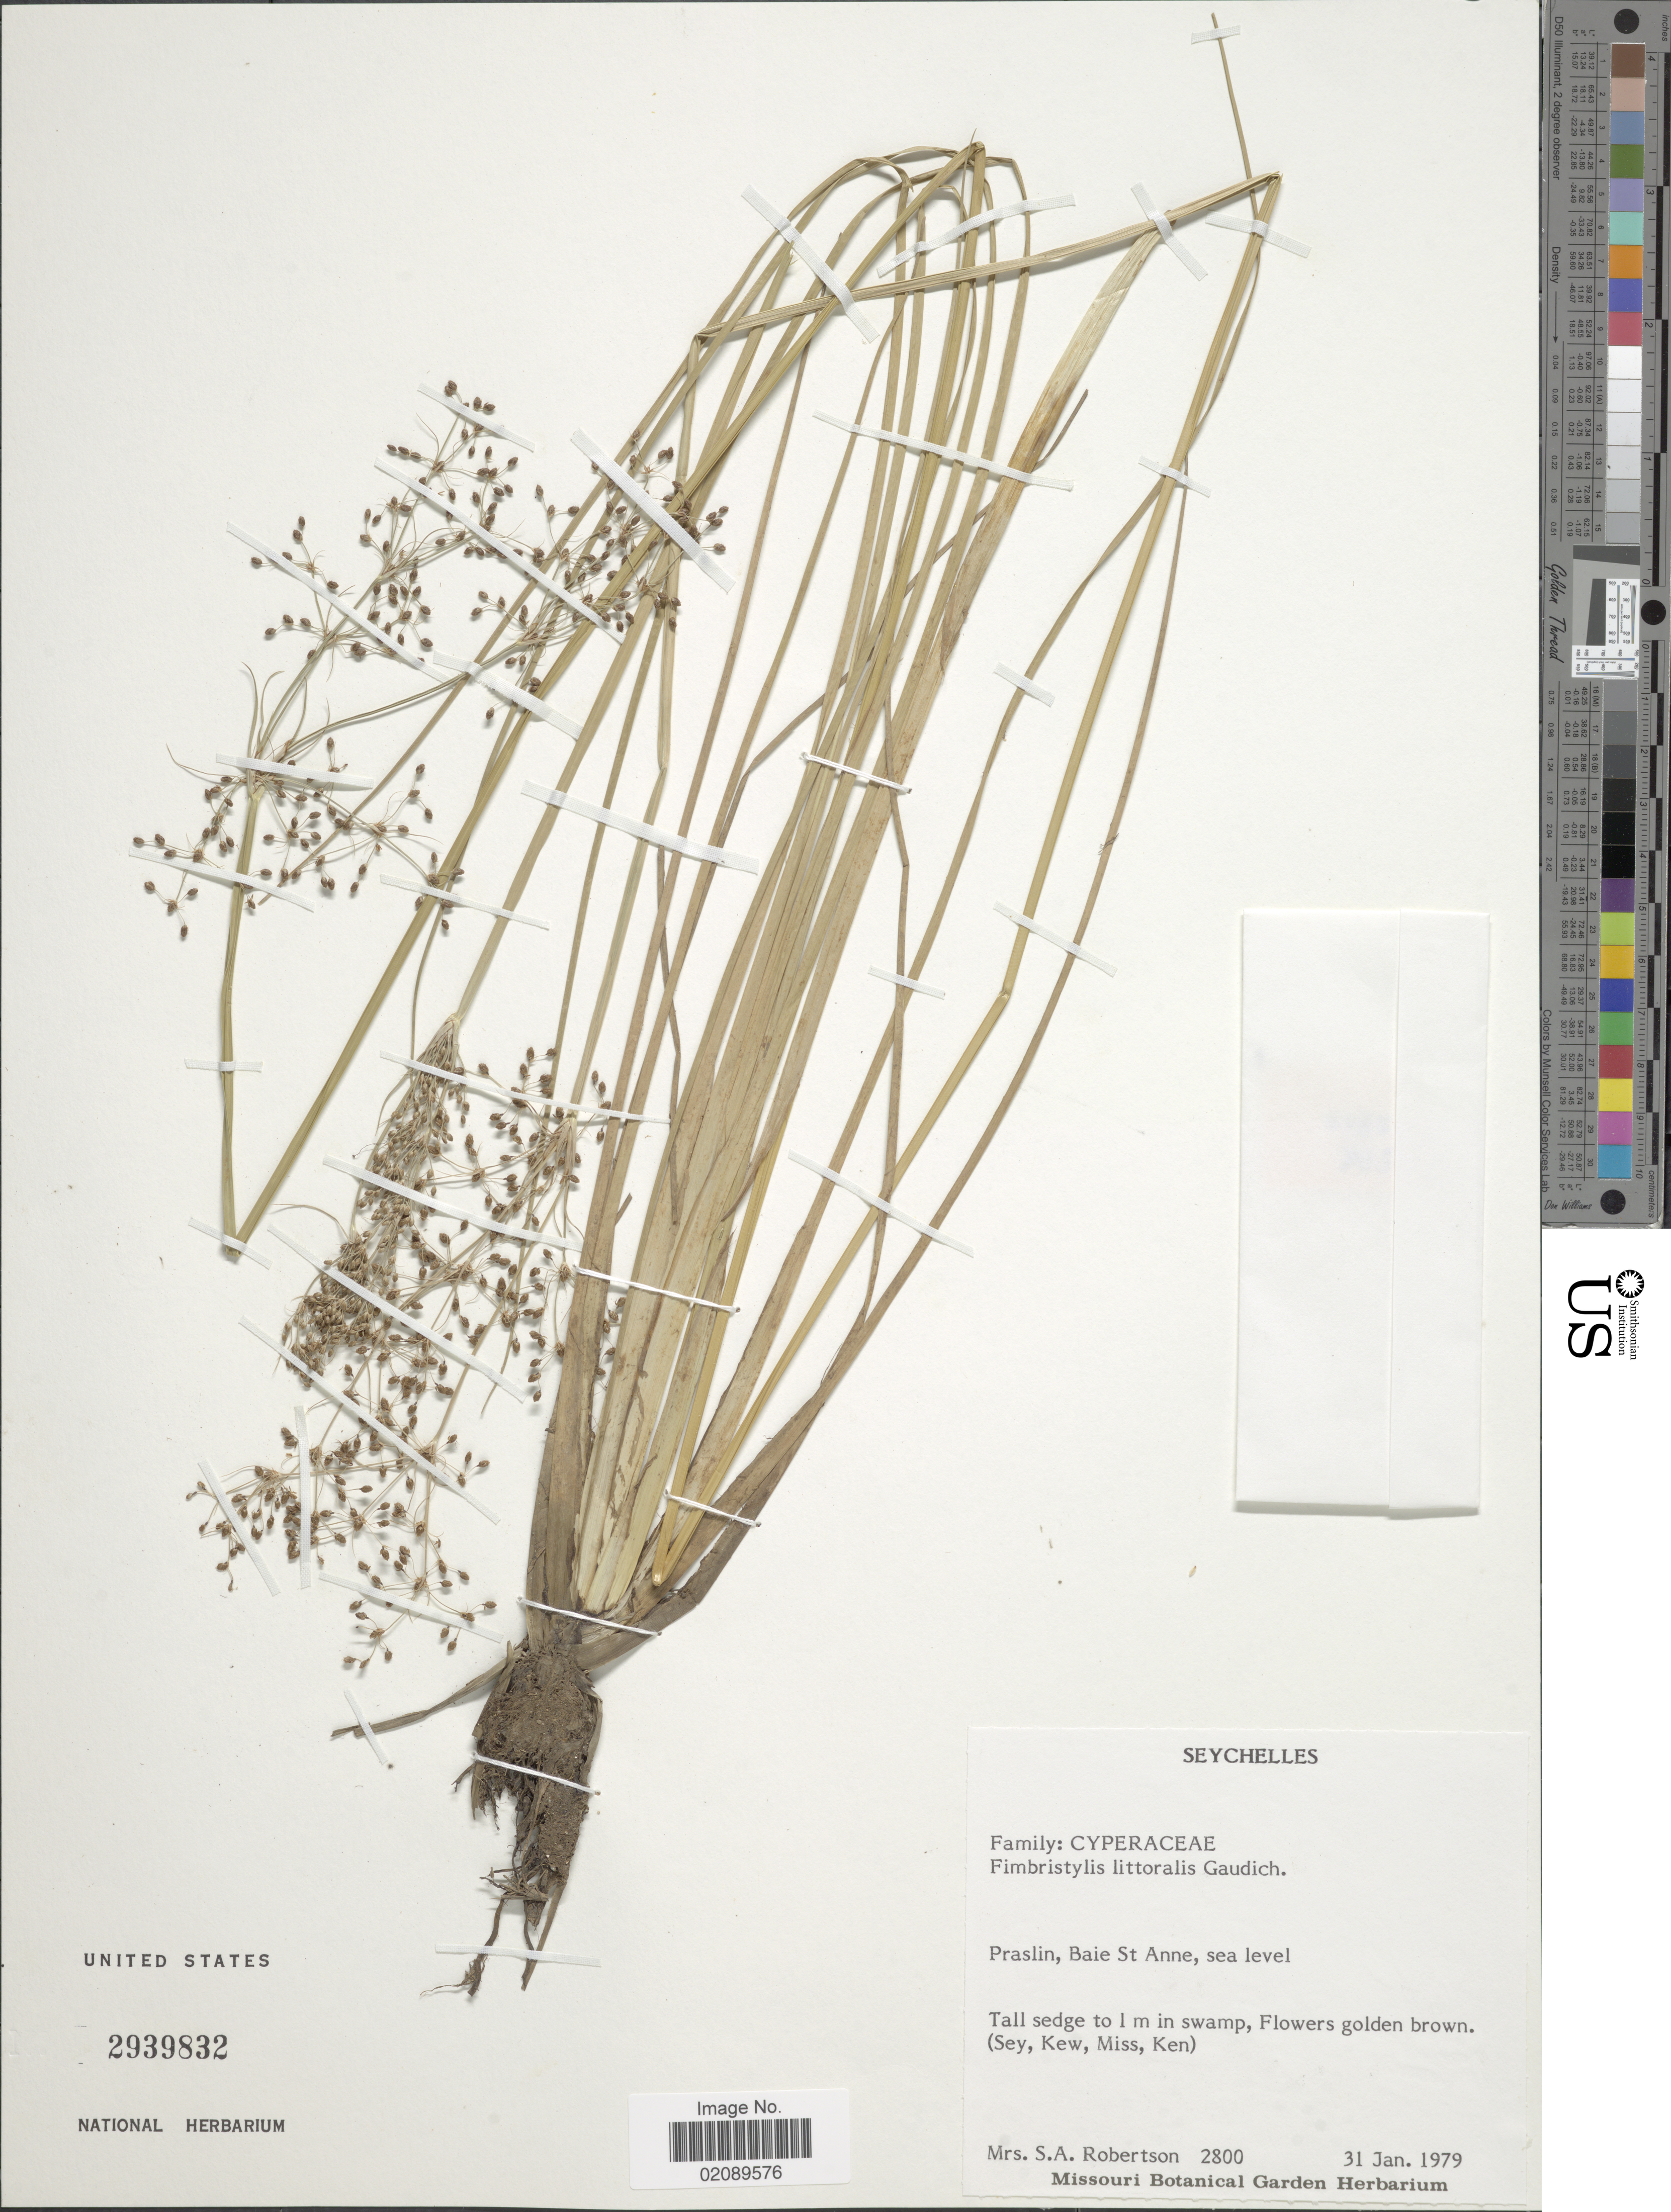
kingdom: Plantae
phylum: Tracheophyta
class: Liliopsida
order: Poales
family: Cyperaceae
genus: Fimbristylis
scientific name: Fimbristylis littoralis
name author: Gaudich.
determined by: Strong, M. T., (US), Smithsonian Institution - National Museum of Natural History (UNITED STATES)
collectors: S. Robertson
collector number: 2800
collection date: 1979-01-31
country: Seychelles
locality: Praslin, Baie St. Anne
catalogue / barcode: US 2939832